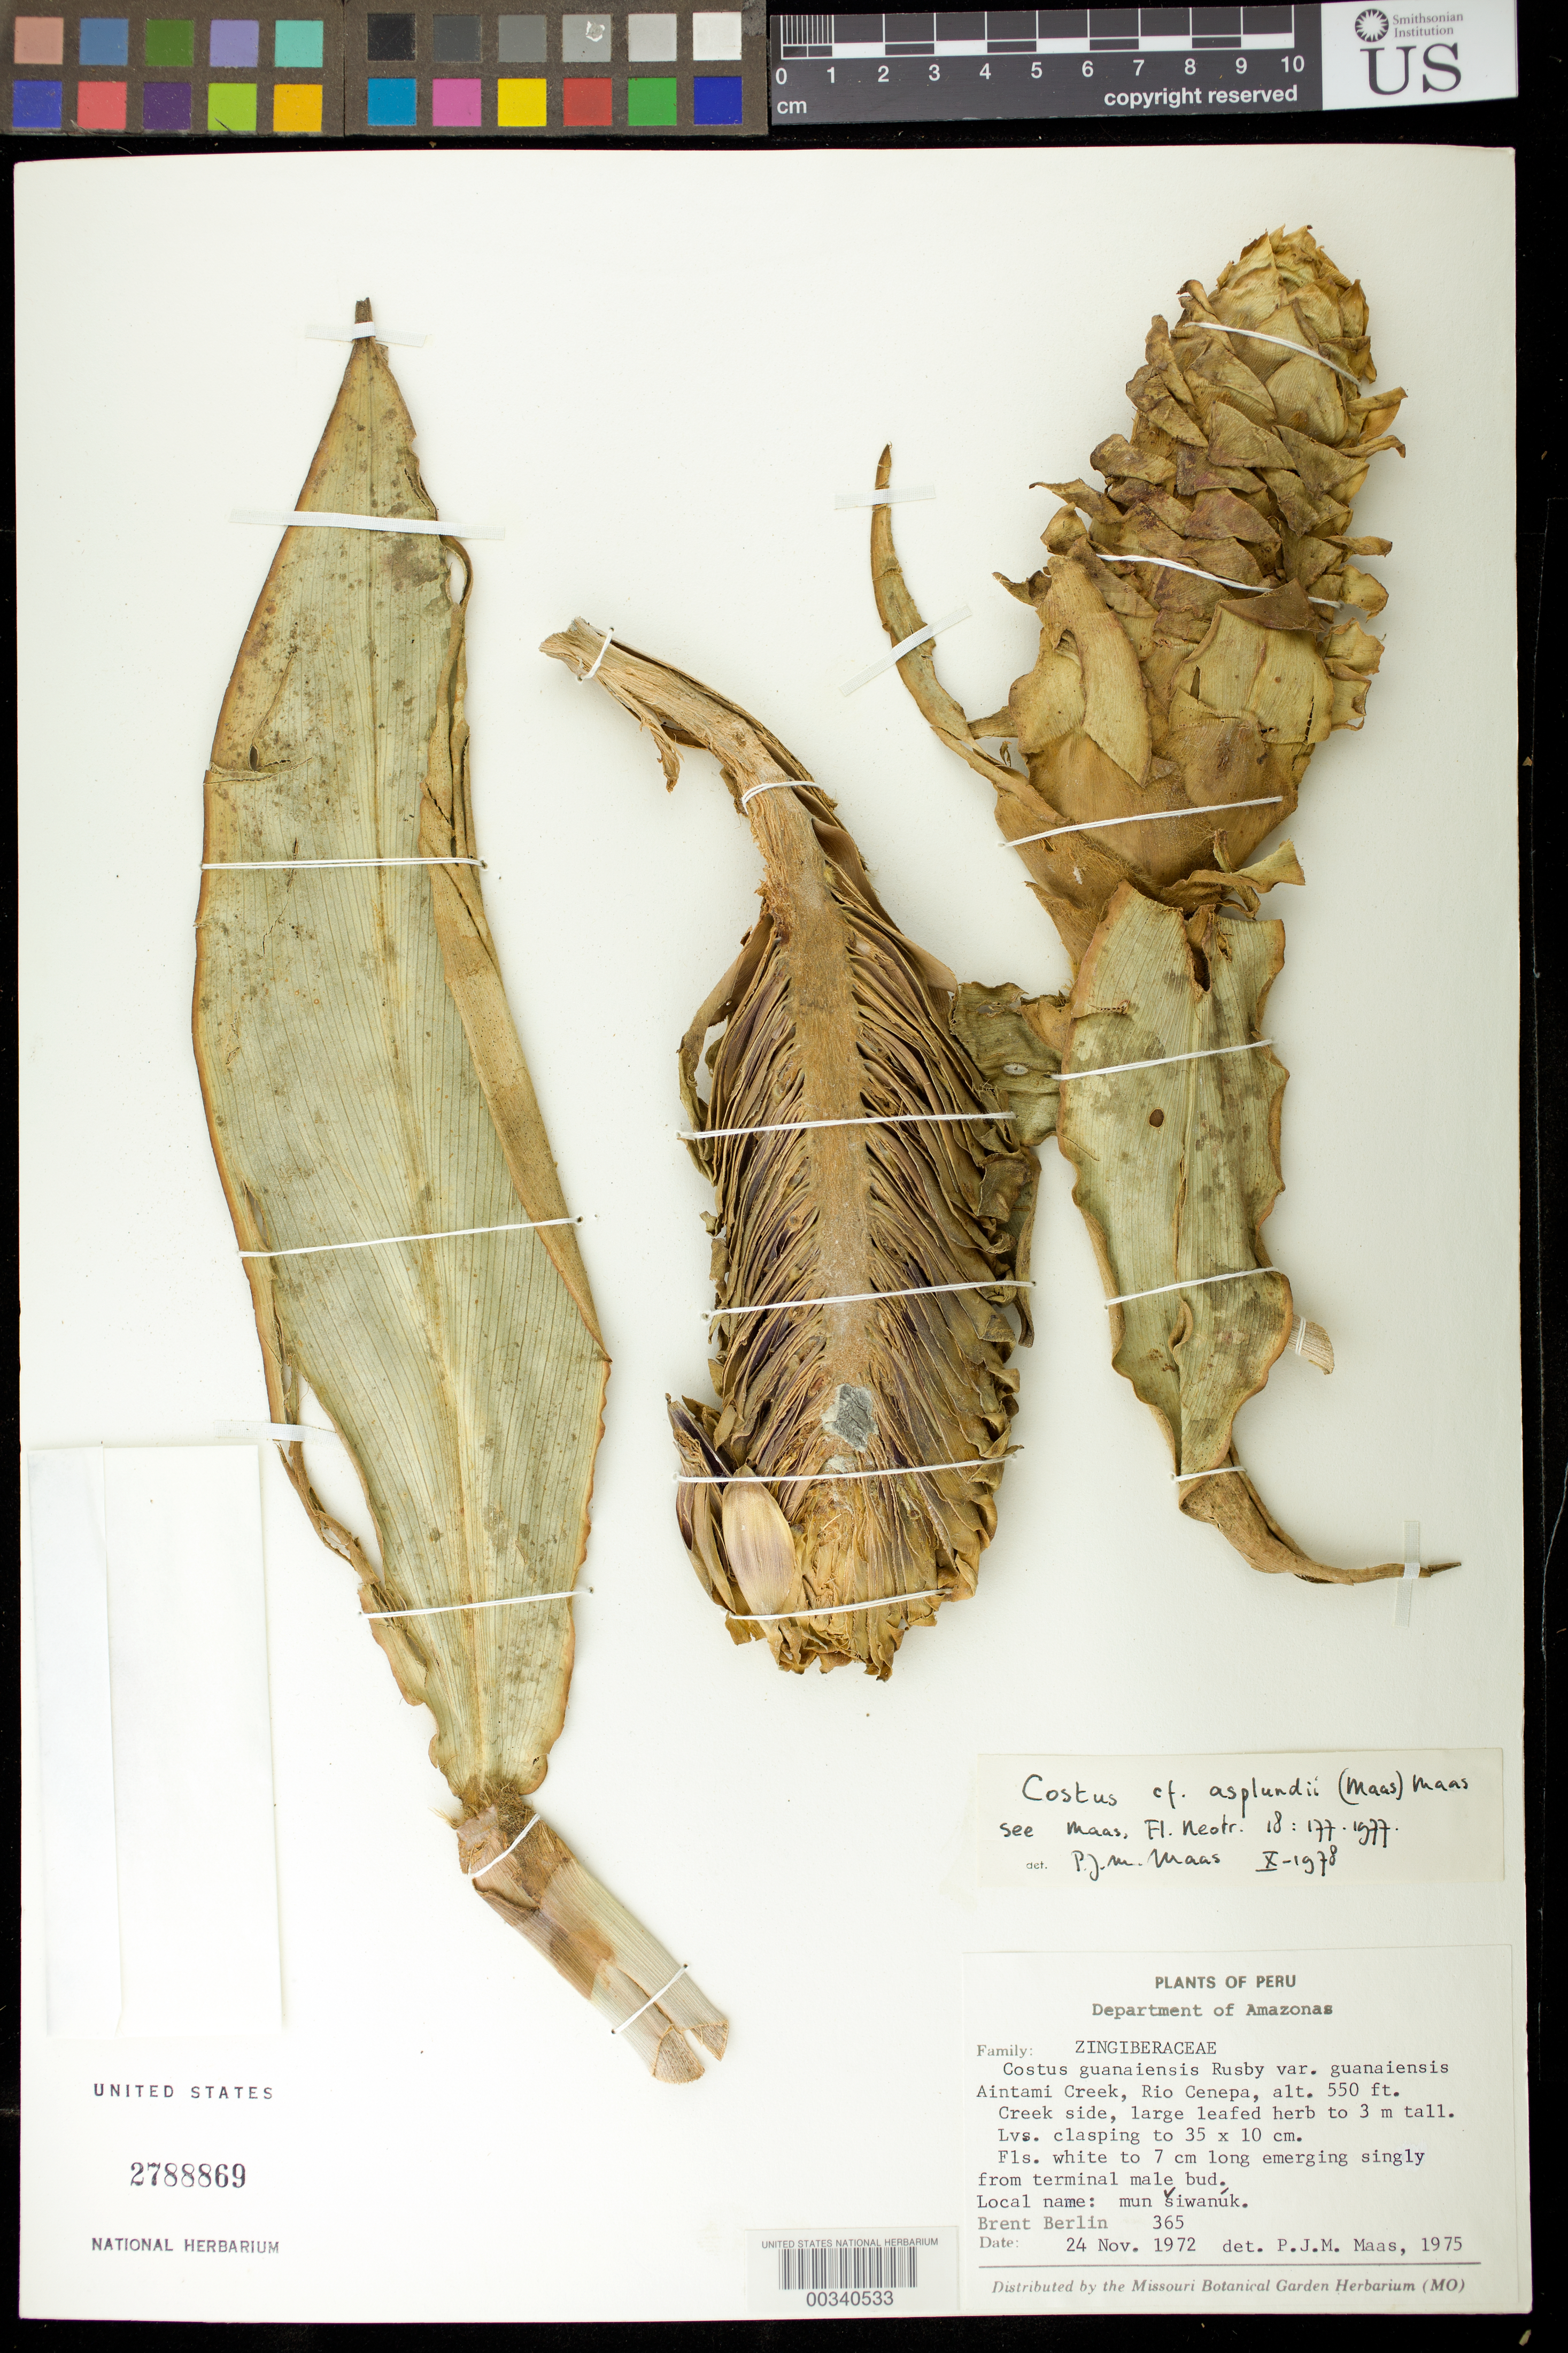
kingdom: Plantae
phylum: Tracheophyta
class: Liliopsida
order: Zingiberales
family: Costaceae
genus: Costus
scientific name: Costus asplundii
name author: (Maas) Maas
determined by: Maas, Paul J. M.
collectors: B. Berlin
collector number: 365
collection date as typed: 24 Nov 1972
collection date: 1972-11-24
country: Peru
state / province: Amazonas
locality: Aintami Creek, Río Cenepa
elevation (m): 168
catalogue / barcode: US 2788869